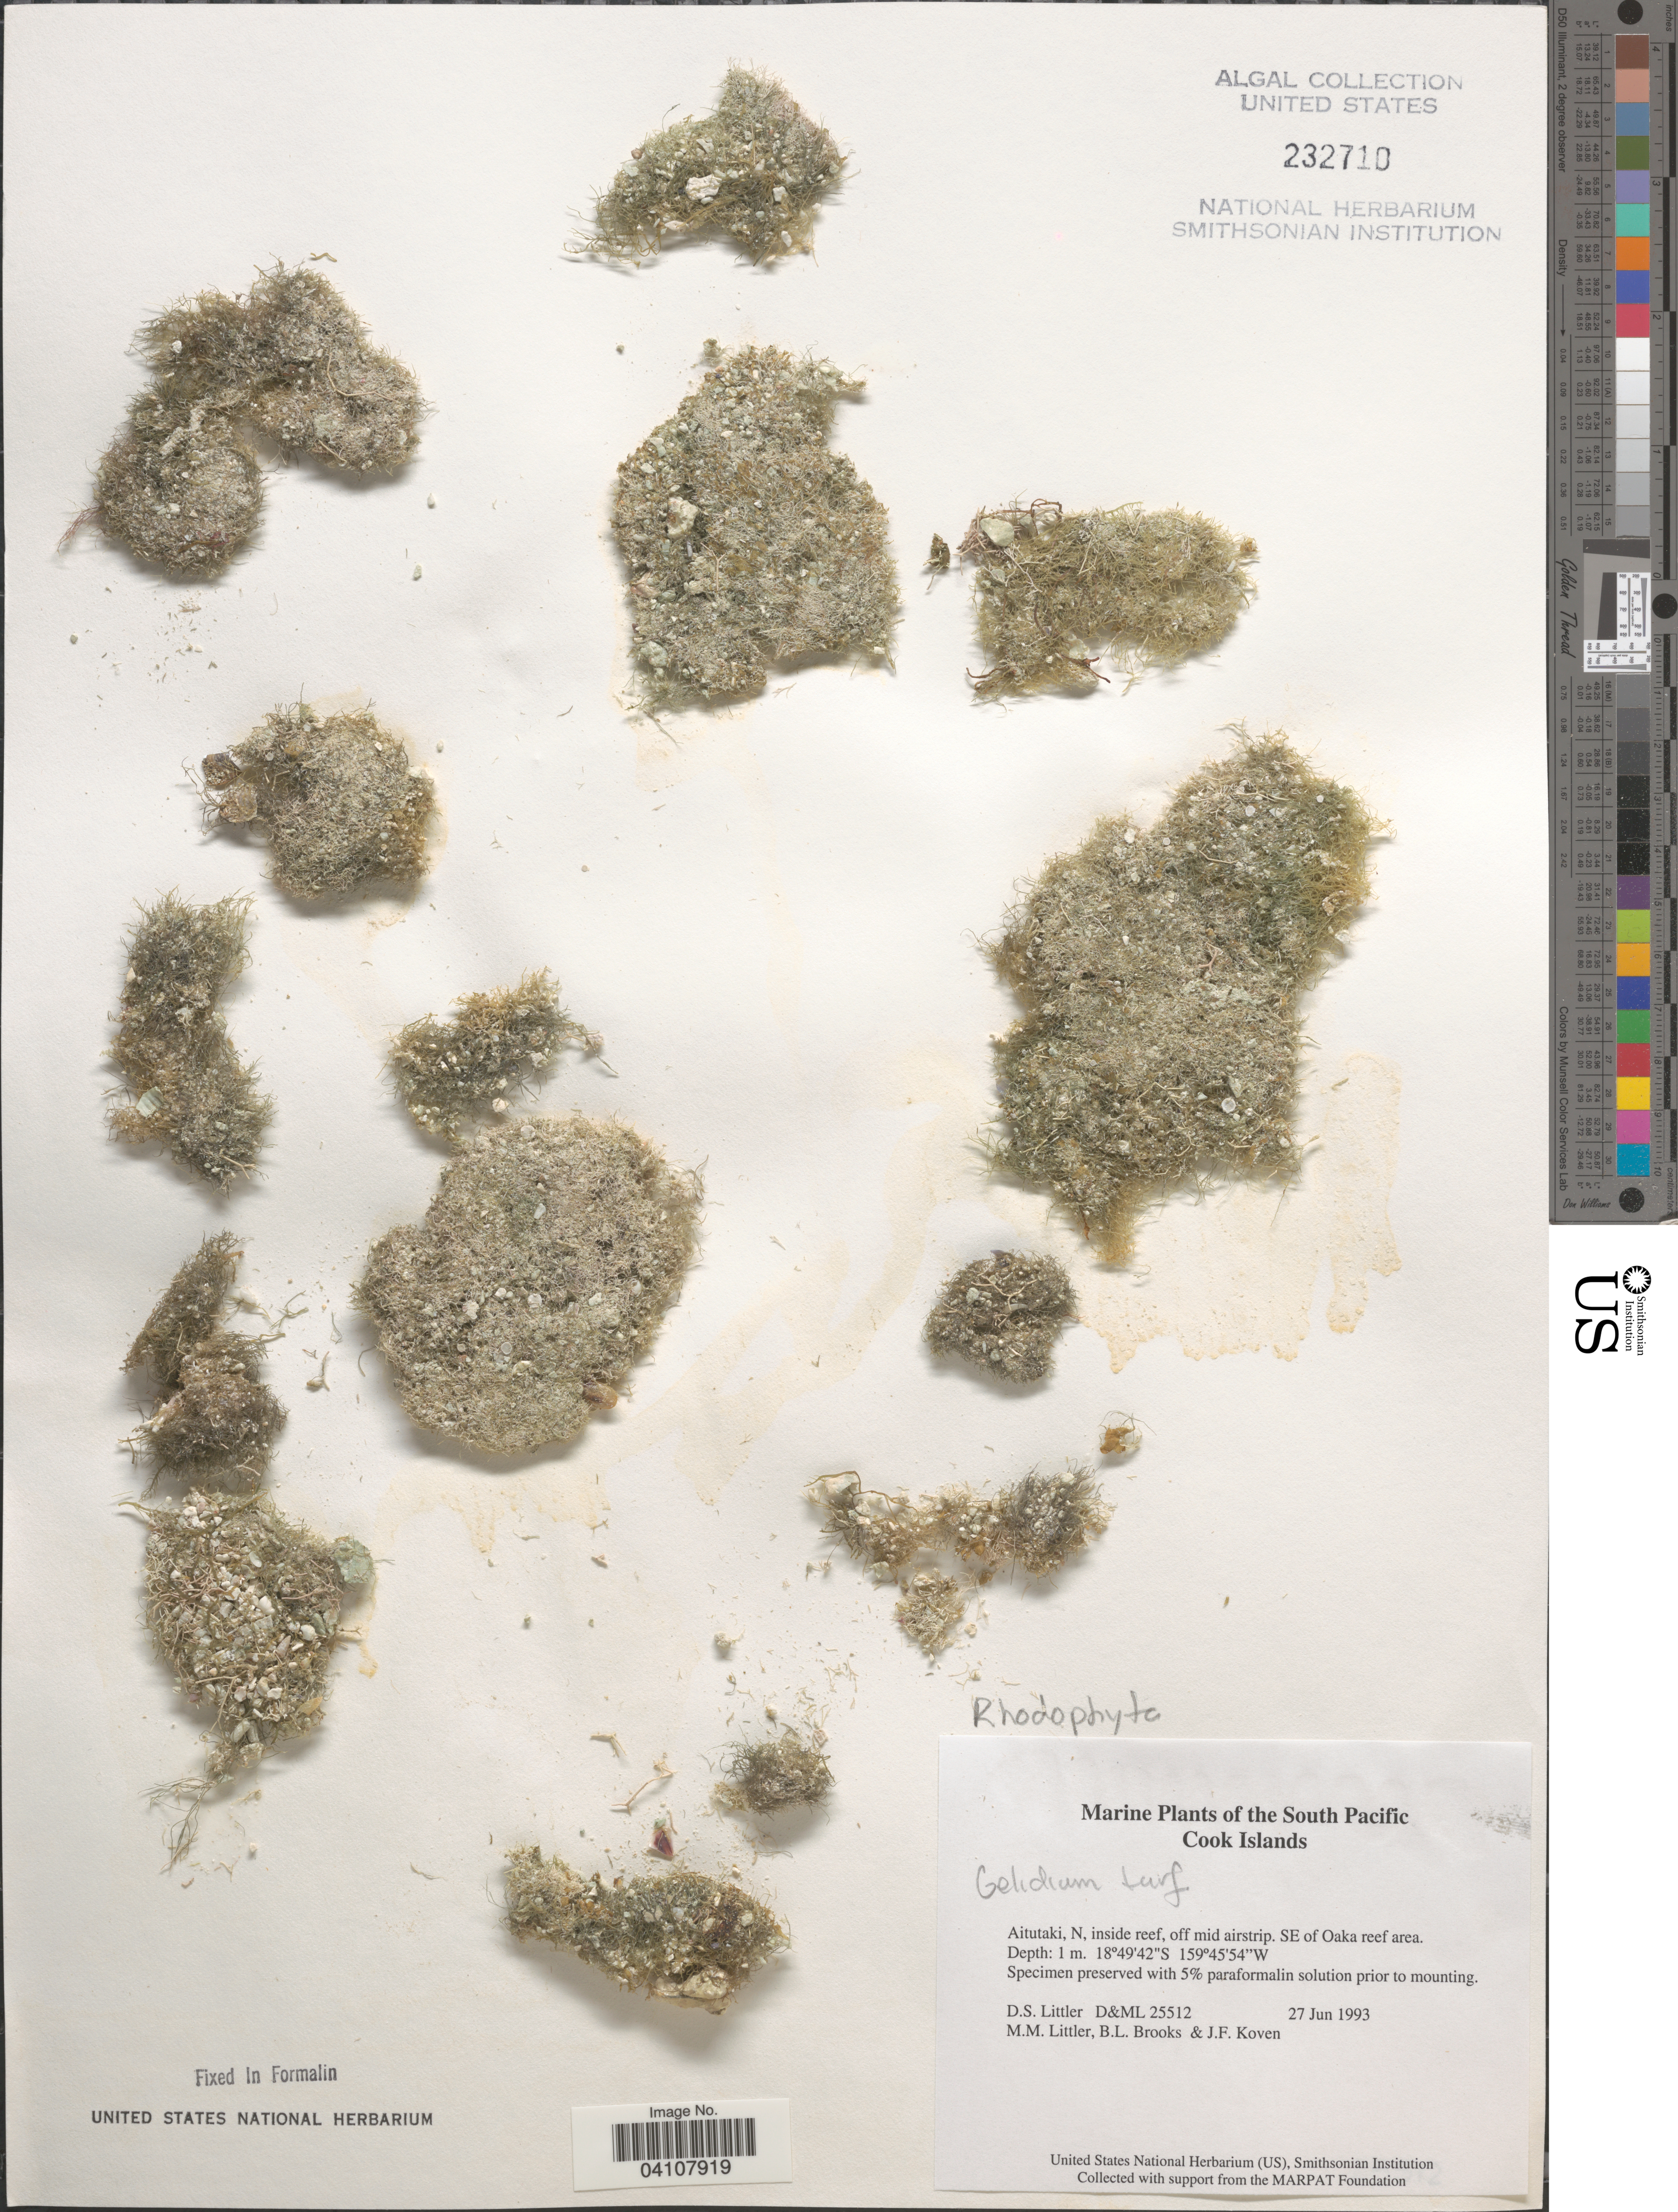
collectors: D. S. Littler, B. Brooks & J. Koven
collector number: D&ML25512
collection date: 1993-06-27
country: Cook Islands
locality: The South Pacific. Aitutaki, N, inside reef, off mid airstrip, SE of Oaka reef area.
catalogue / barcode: US 232710